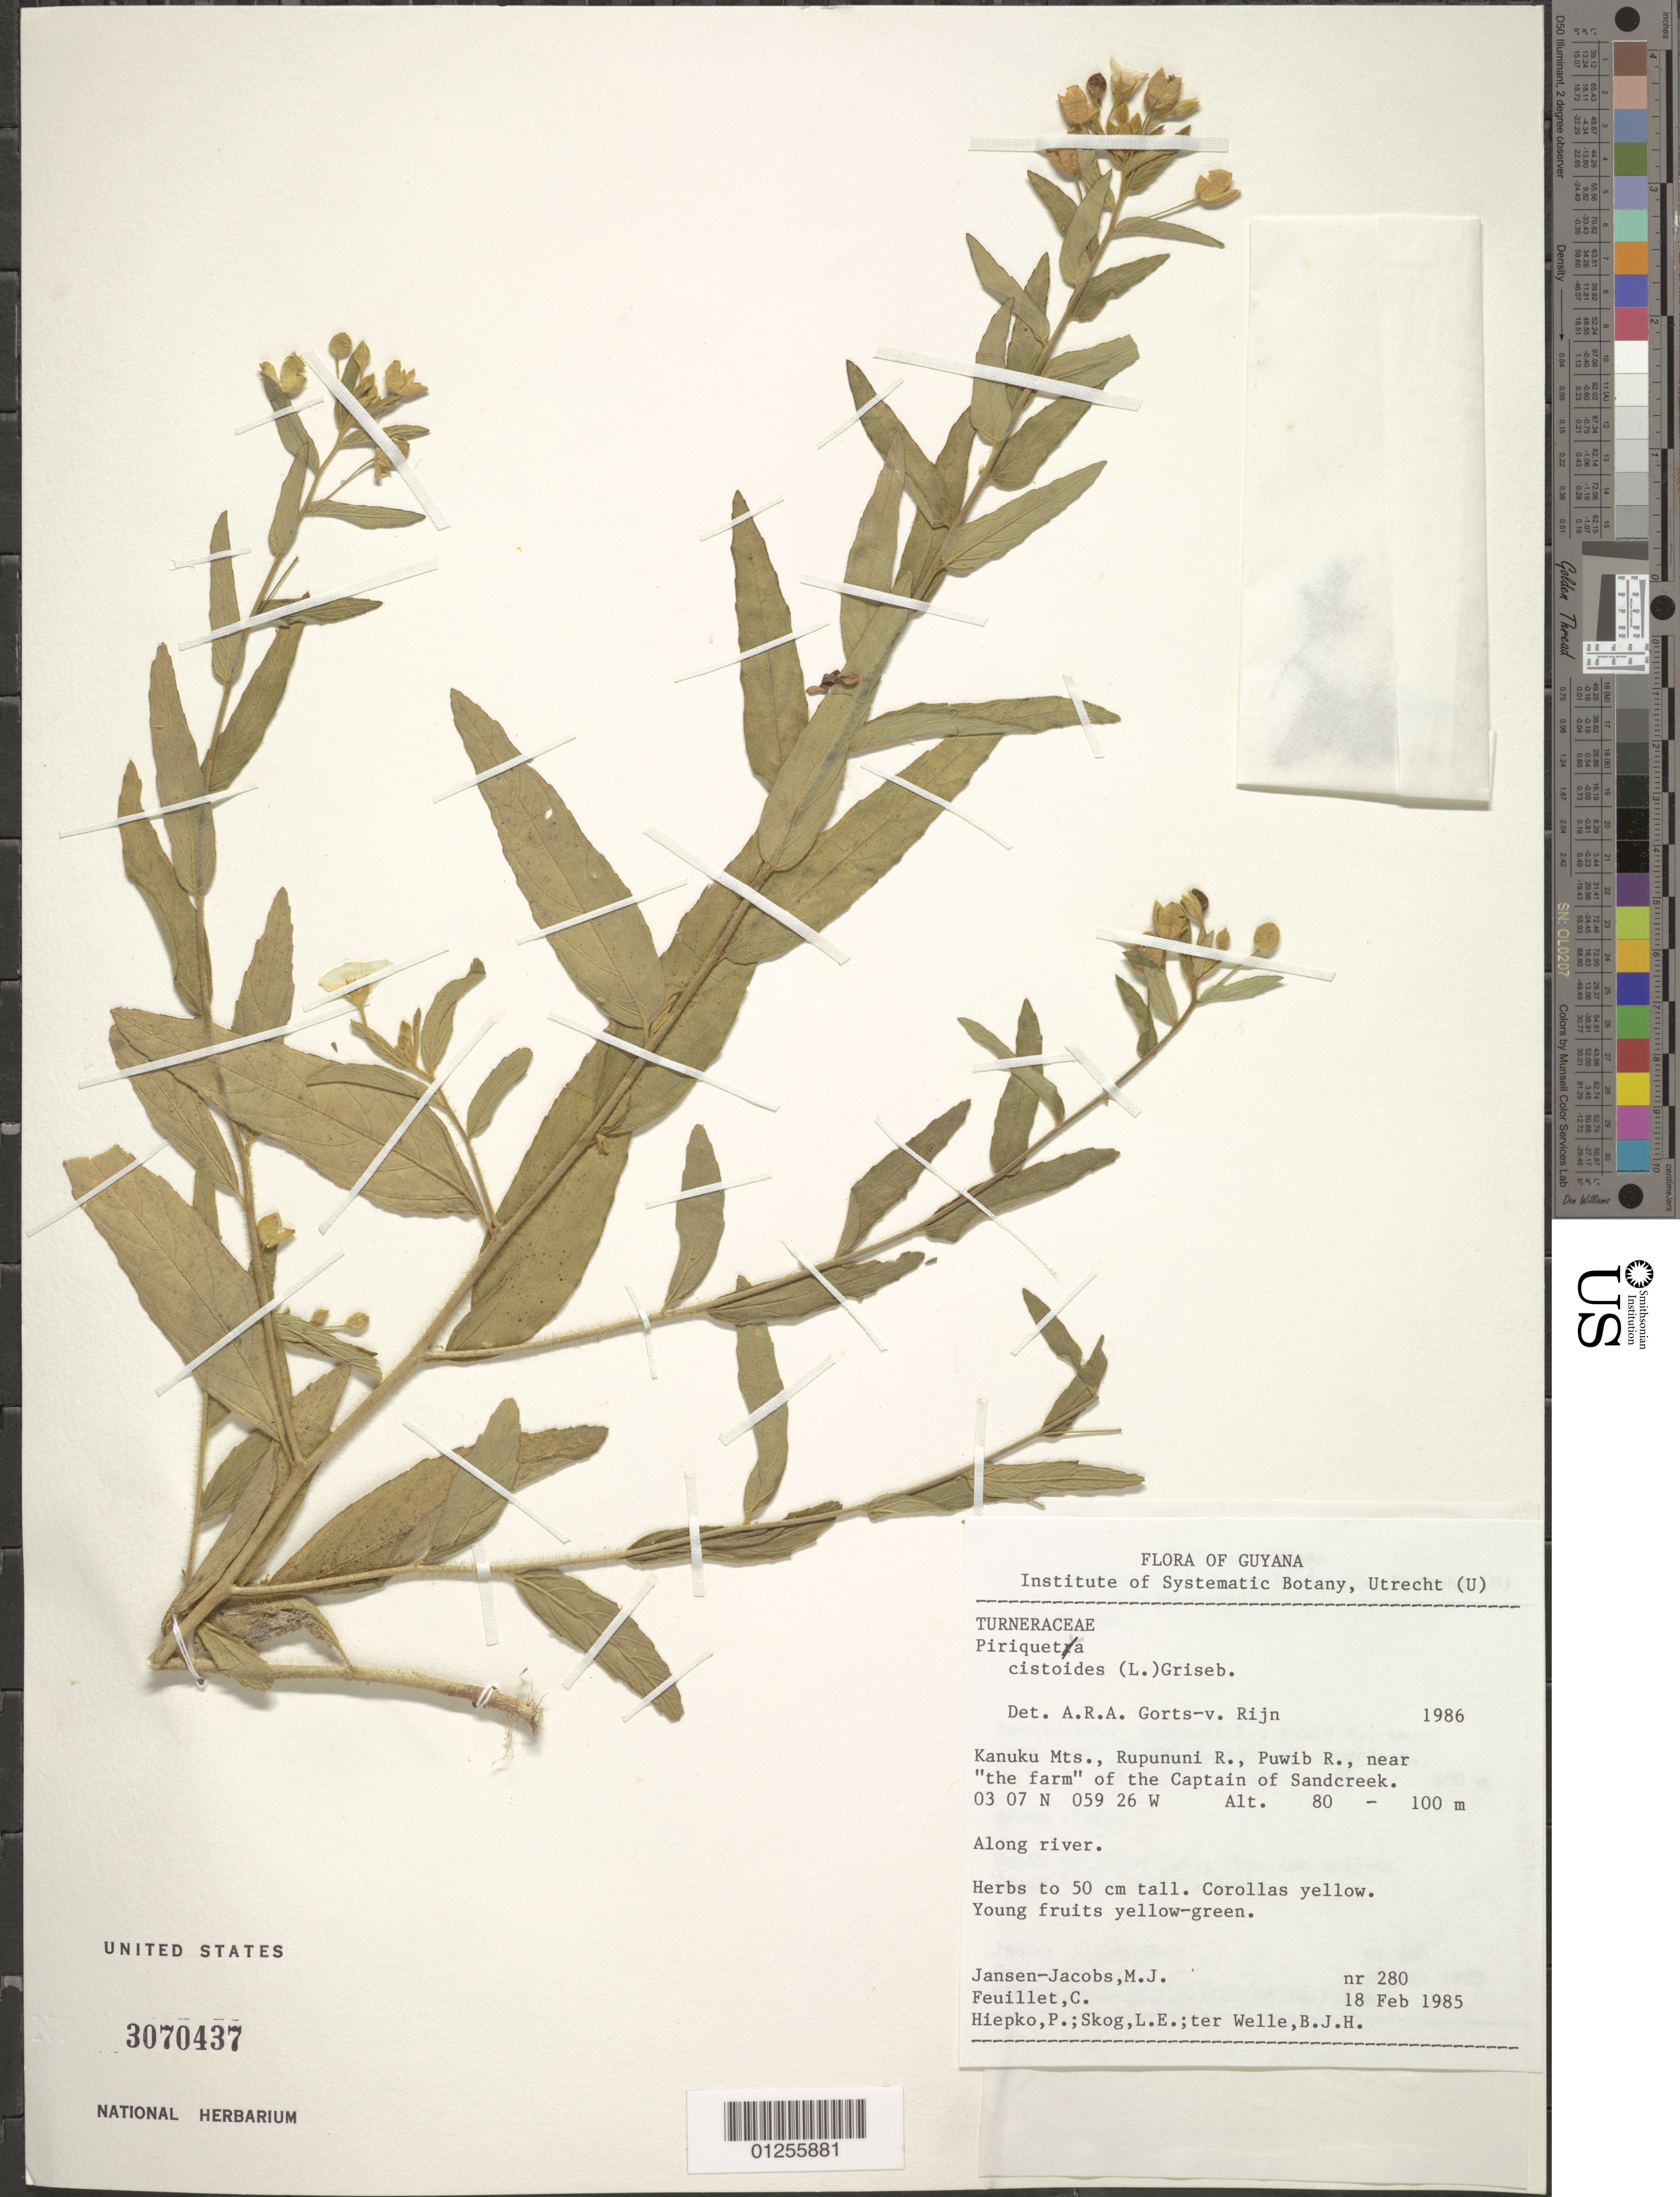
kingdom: Plantae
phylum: Tracheophyta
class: Magnoliopsida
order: Malpighiales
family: Turneraceae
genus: Piriqueta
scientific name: Piriqueta cistoides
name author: (L.) Griseb.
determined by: Görts-van Rijn, A. R. A.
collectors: M. J. Jansen-Jacobs, C. Feuillet, P. H. Hiepko, L. E. Skog & B. Welle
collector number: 280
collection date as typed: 18-Feb-85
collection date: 1985-02-18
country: Guyana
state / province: U. Takutu-U. Essequibo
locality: Kanuku Mts., Rupununi R., Puwib R. near "the farm" of the Captain of Sandcreek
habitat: Along river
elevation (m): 80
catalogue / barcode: US 3070437